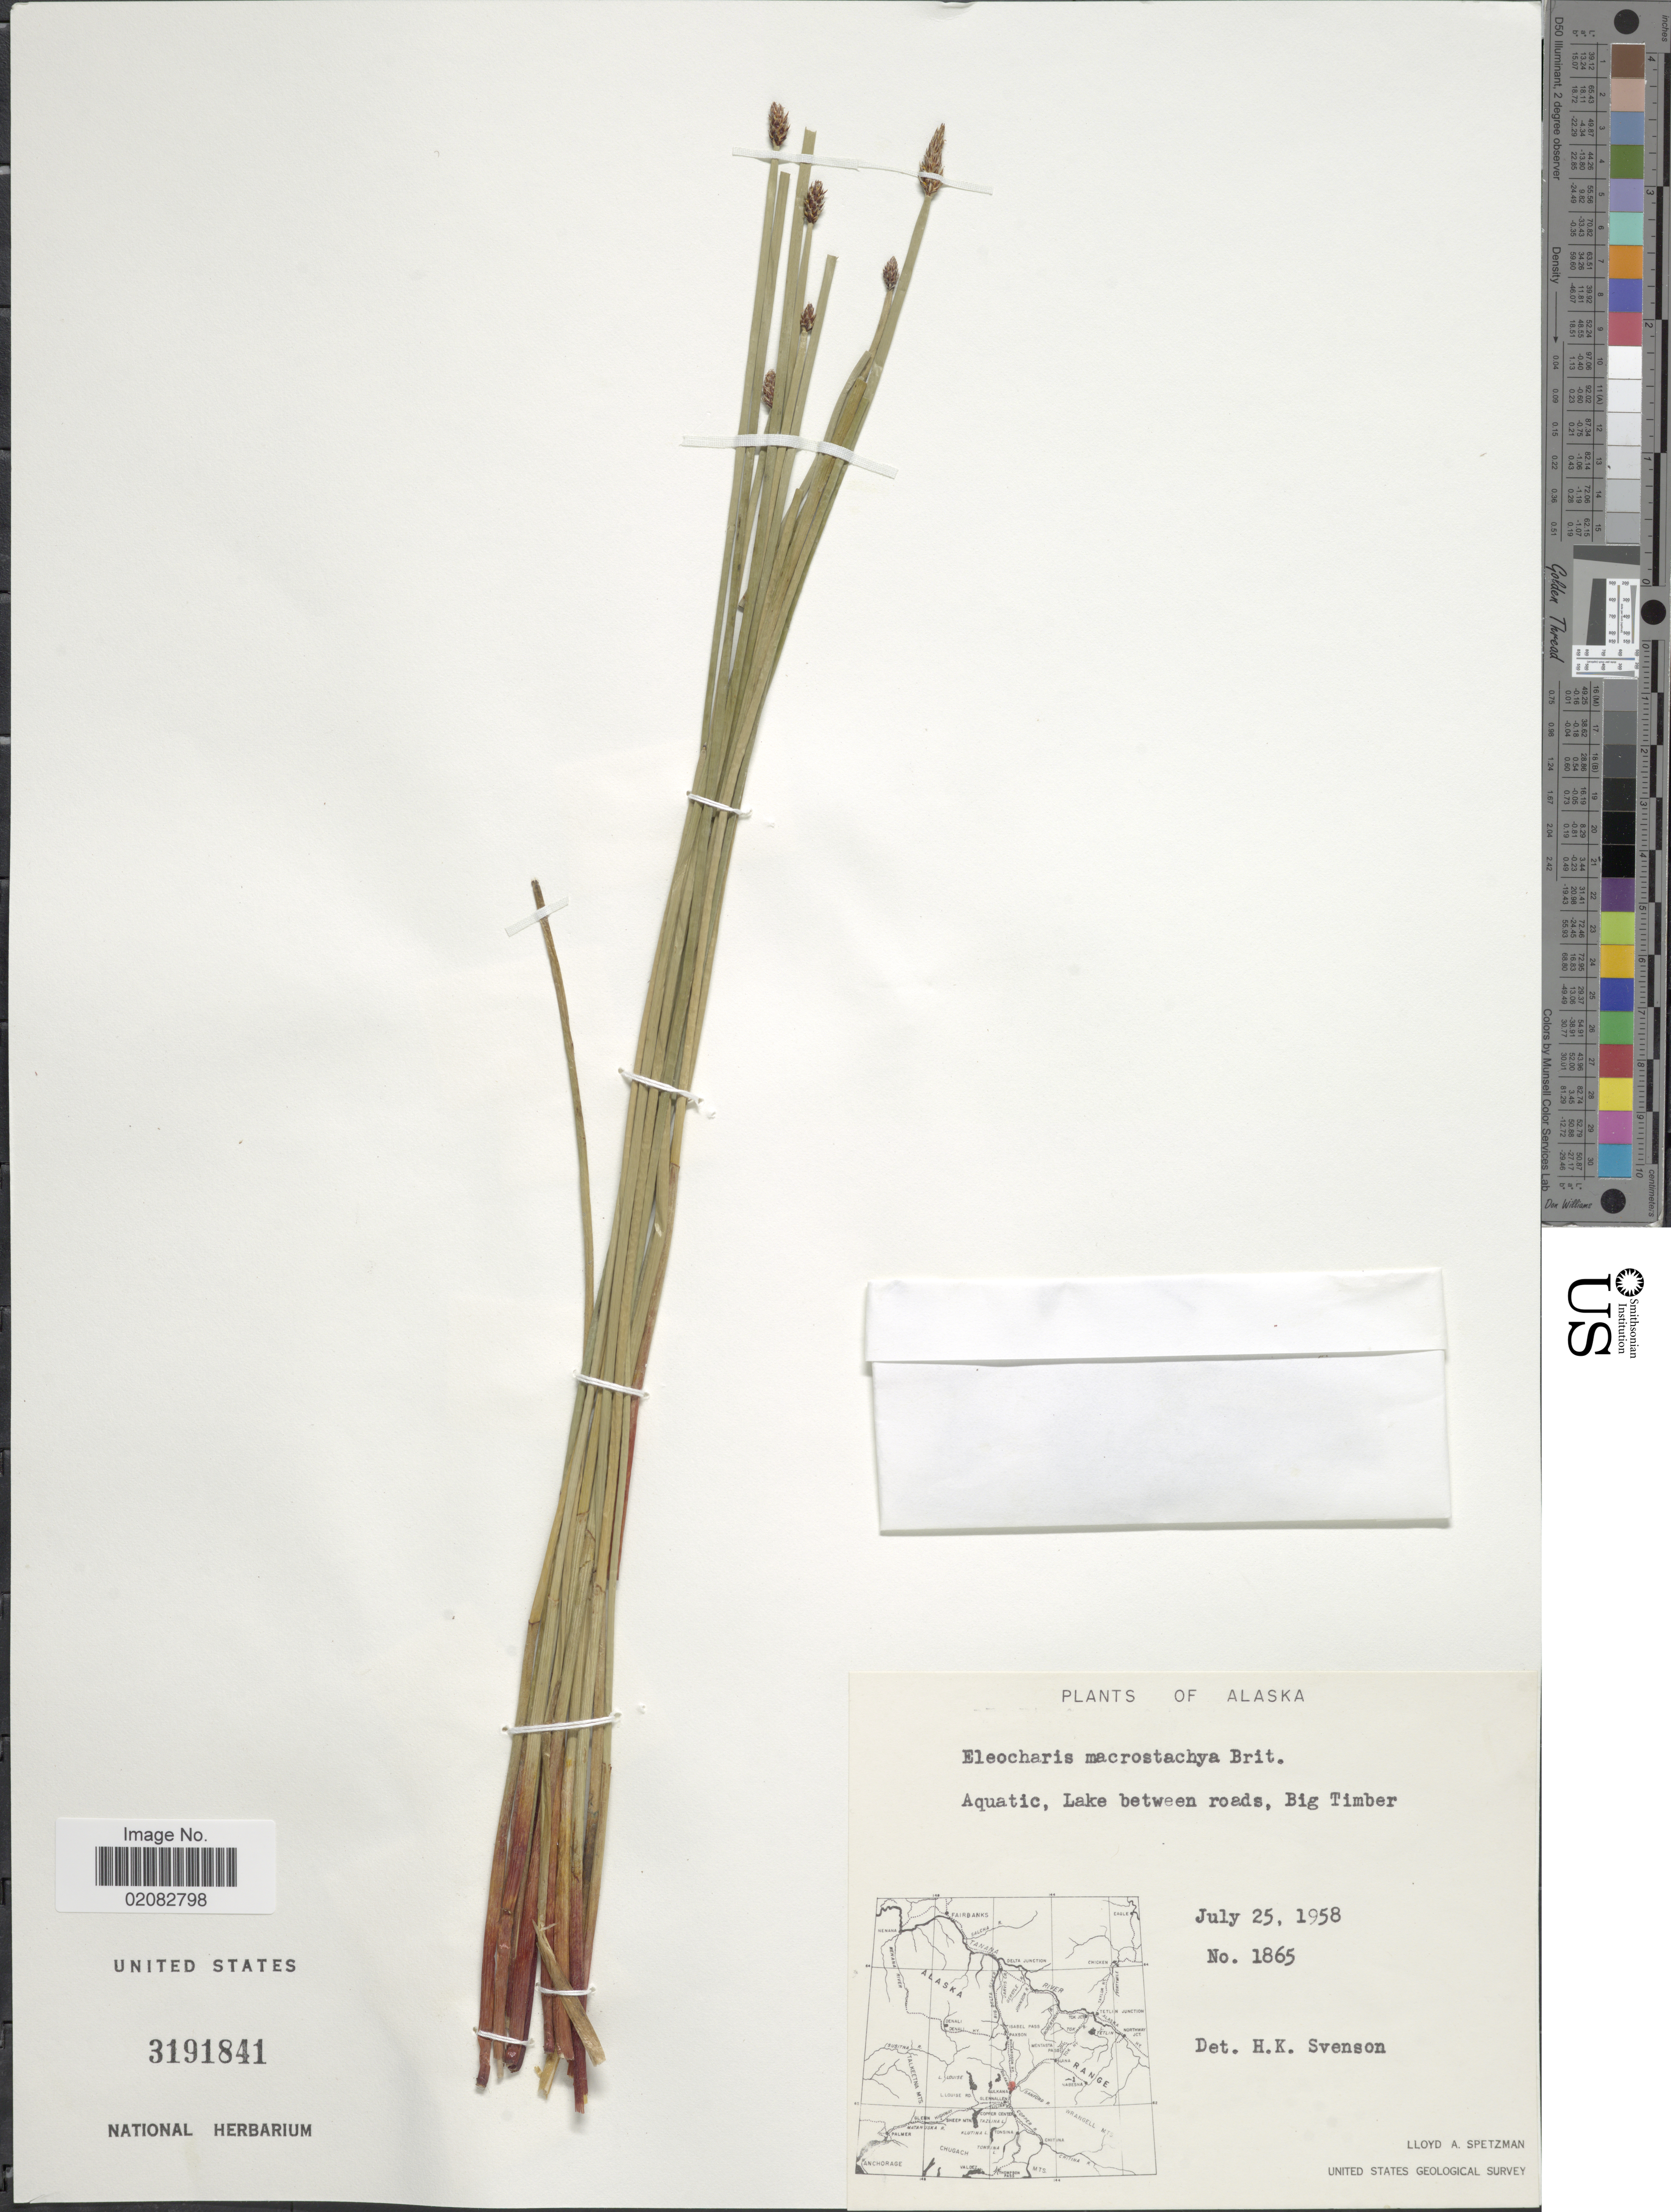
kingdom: Plantae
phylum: Tracheophyta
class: Liliopsida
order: Poales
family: Cyperaceae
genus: Eleocharis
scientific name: Eleocharis macrostachya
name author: Britton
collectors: L. Spetzman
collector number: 1865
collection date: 1958-07-25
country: United States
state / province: Alaska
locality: Aquatic, Lake between roads, Big Timber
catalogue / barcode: US 3191841